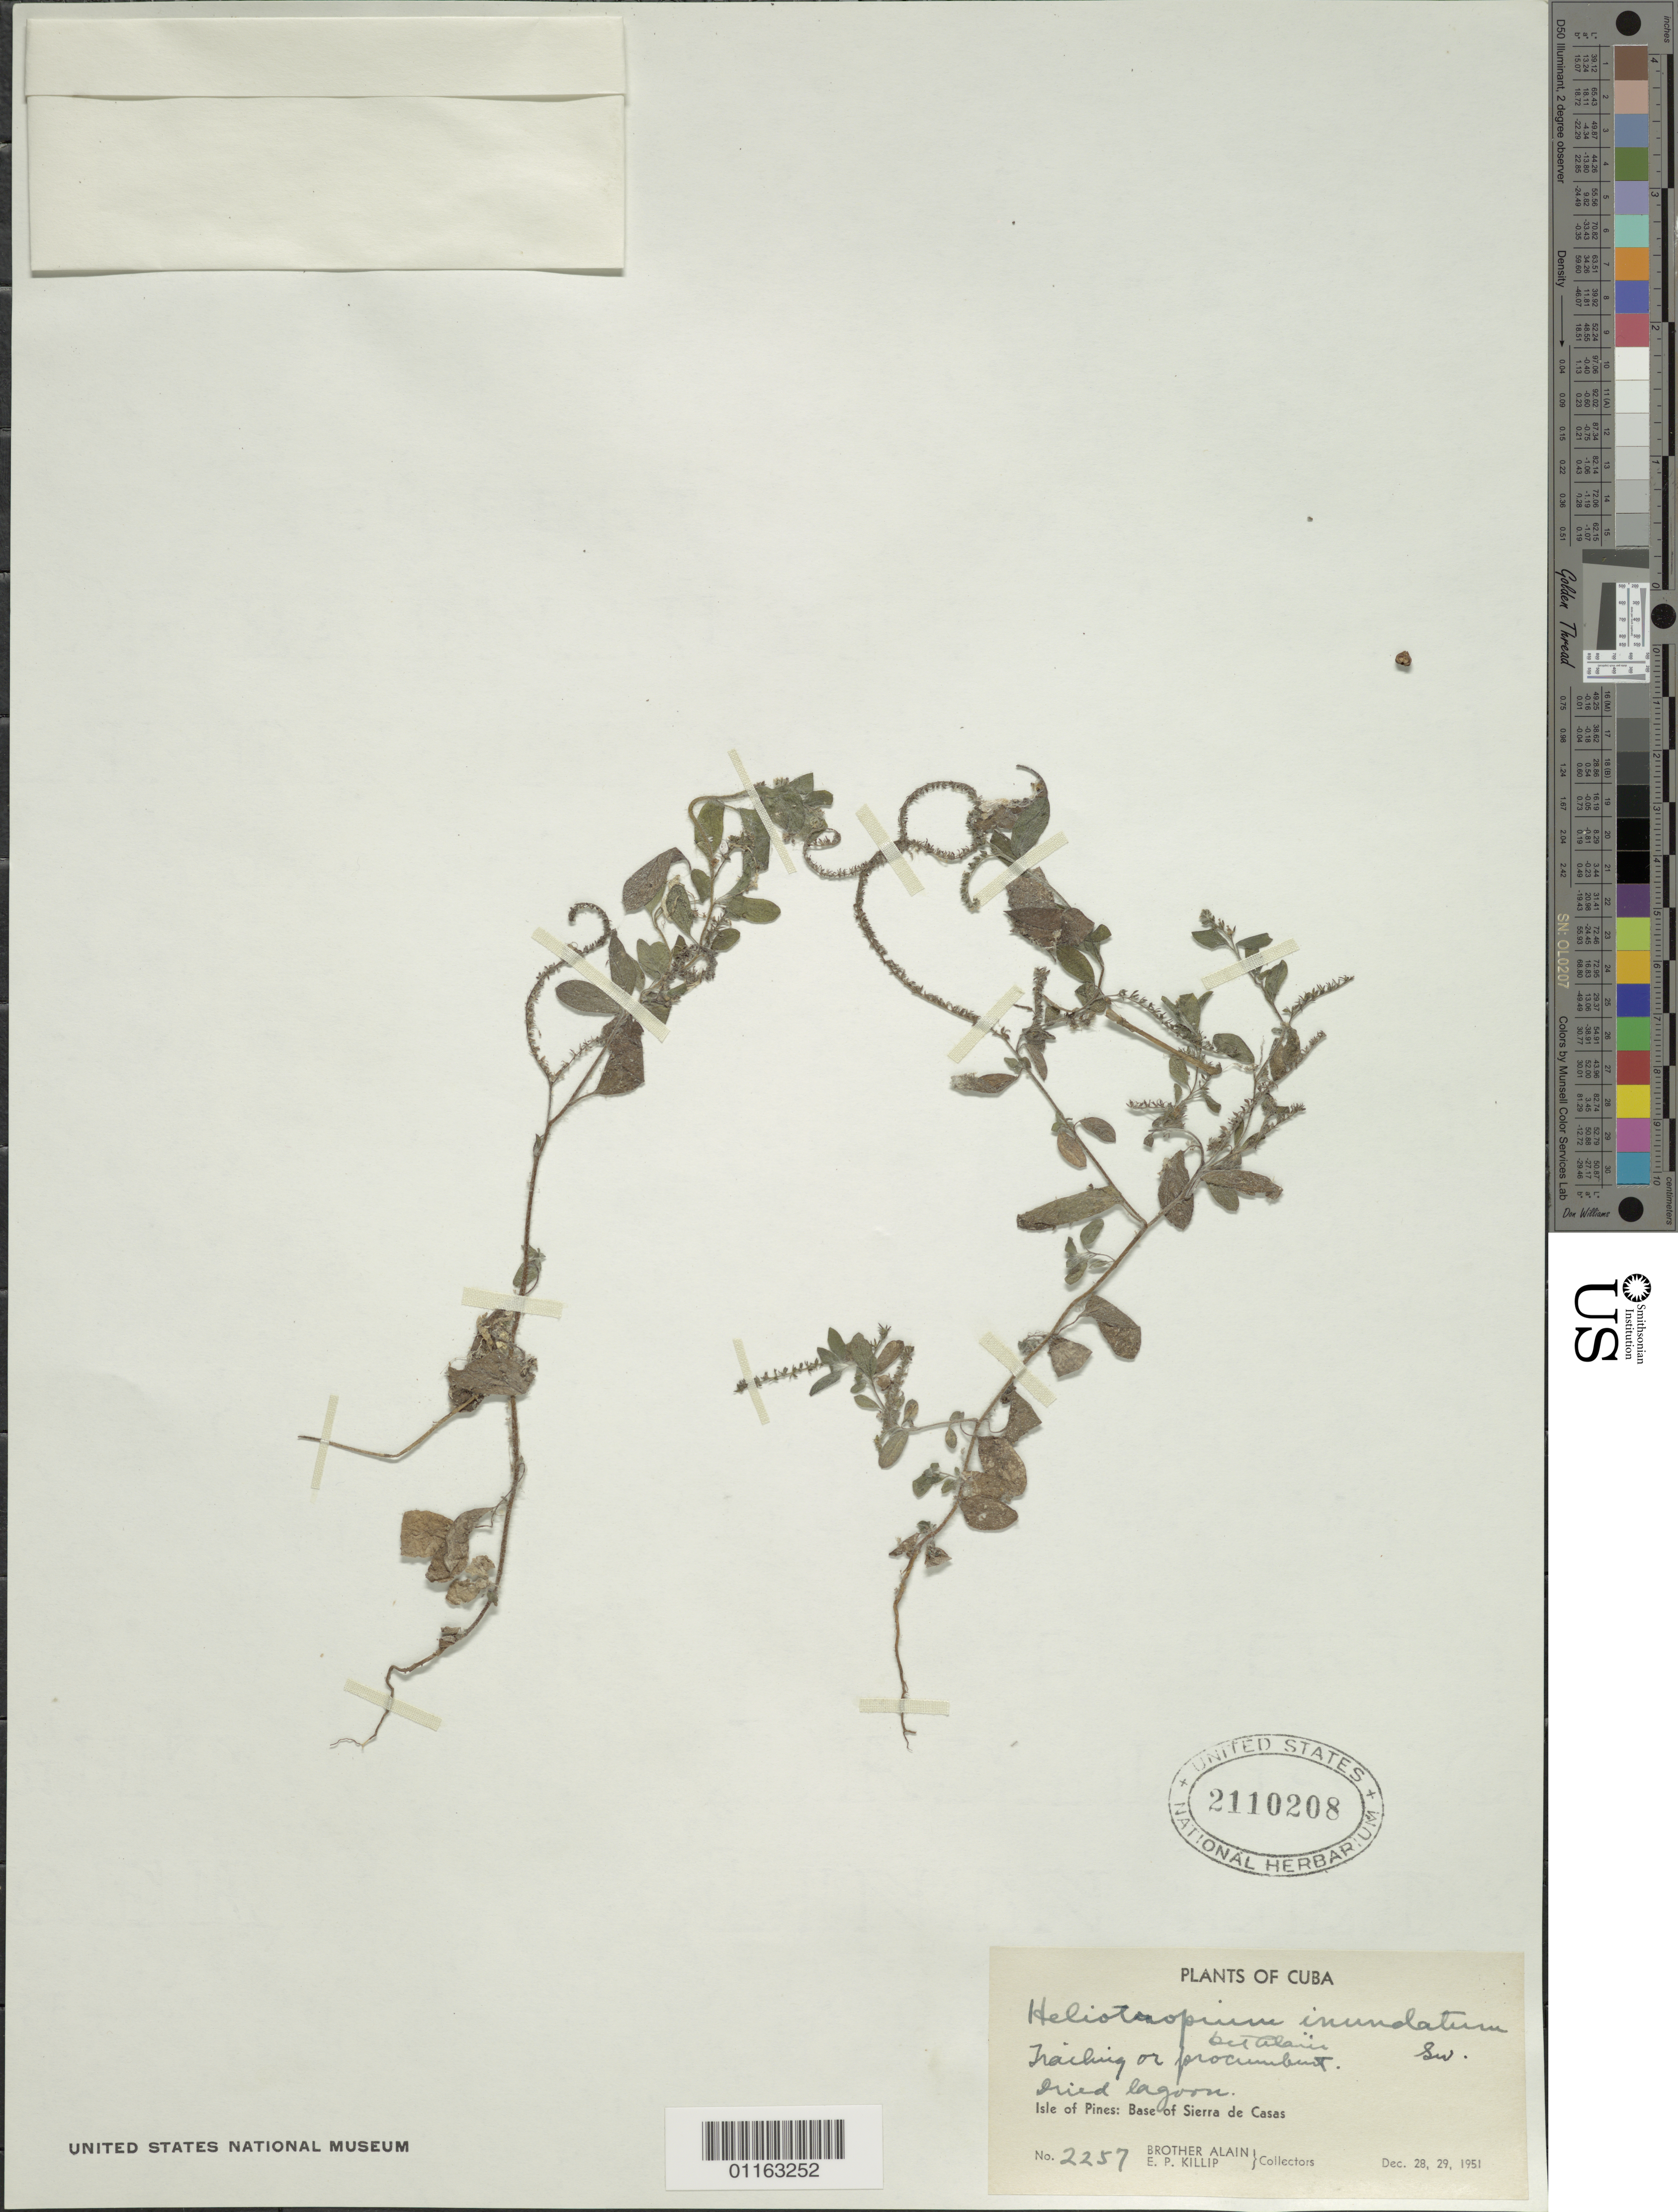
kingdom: Plantae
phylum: Tracheophyta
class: Magnoliopsida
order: Boraginales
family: Heliotropiaceae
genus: Heliotropium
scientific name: Heliotropium inundatum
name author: Sw.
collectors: A. H. Liogier & E. P. Killip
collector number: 2257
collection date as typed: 28 Dec 1951 and 29 Dec 1951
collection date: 1951-12-28,1951-12-29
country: Cuba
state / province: Isla de la Juventud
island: Isla de la Juventud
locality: Base of Sierra de Casas; dried lagoon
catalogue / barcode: US 2110208